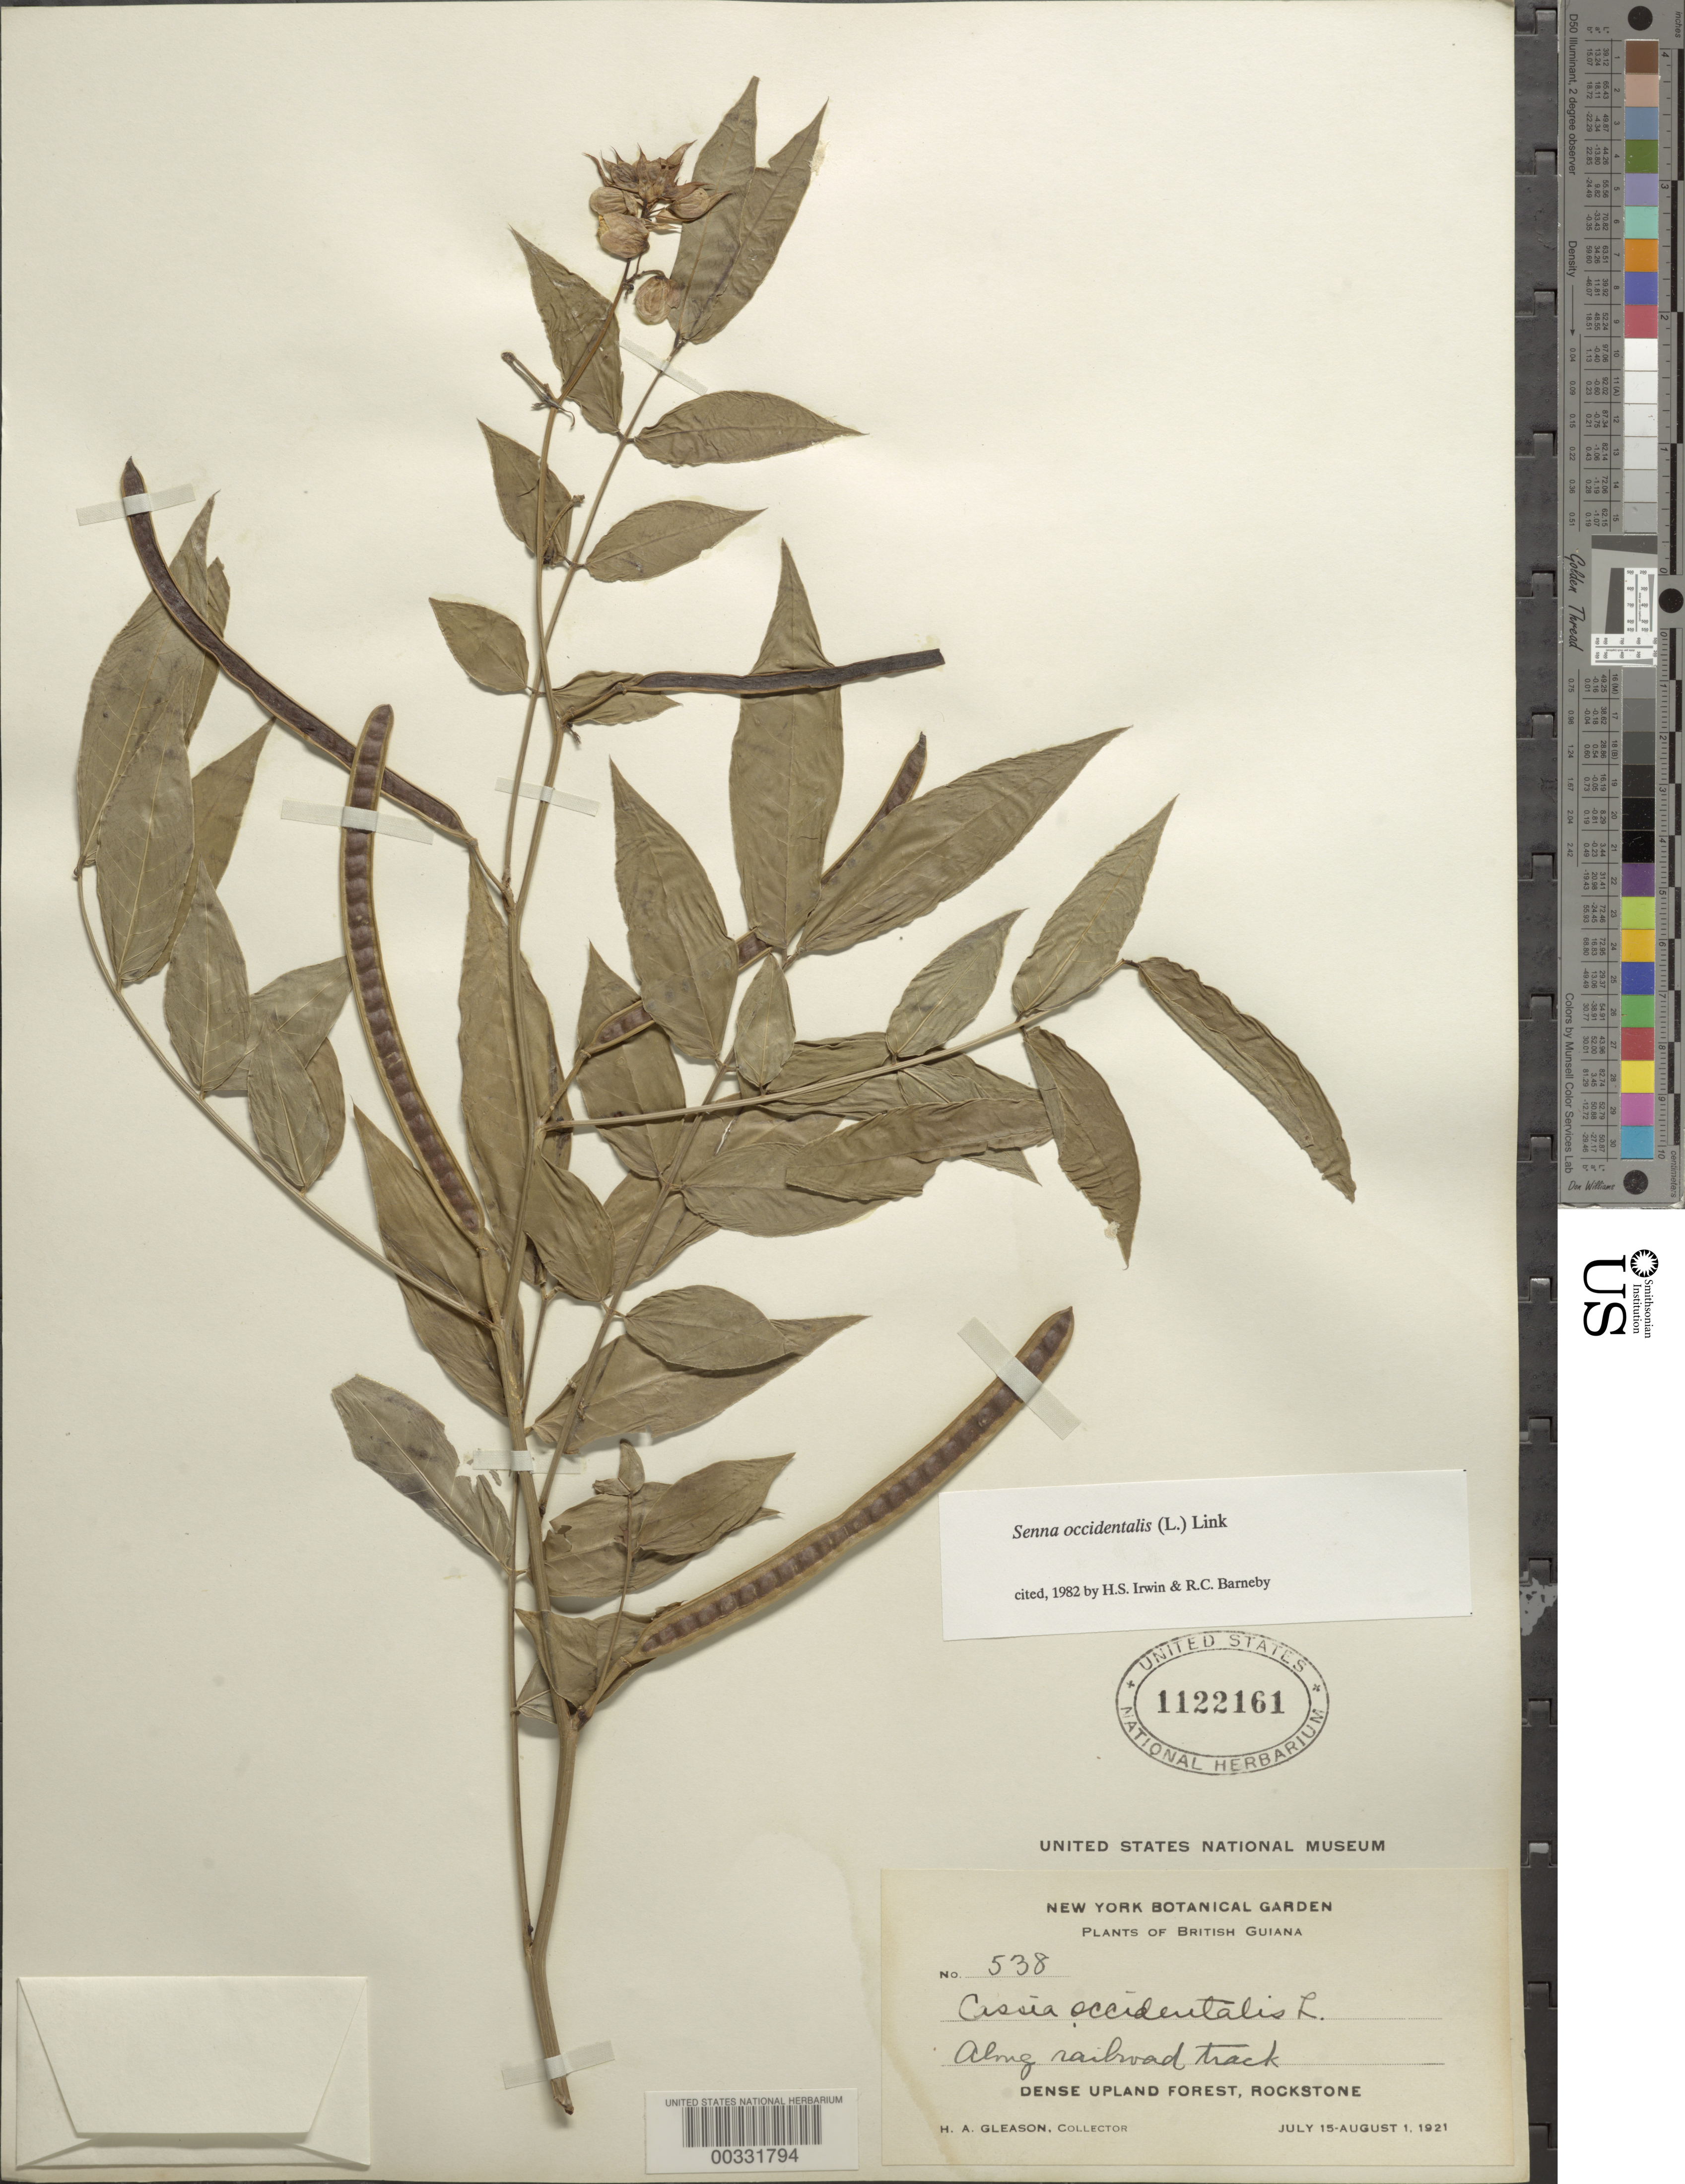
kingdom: Plantae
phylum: Tracheophyta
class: Magnoliopsida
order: Fabales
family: Fabaceae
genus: Senna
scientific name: Senna occidentalis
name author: (L.) Link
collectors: H. A. Gleason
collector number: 538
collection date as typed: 15 Aug 1921 to 01 Aug 1921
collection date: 1921-08-01/1921-08-15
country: Guyana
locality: Rockstone, along railroad track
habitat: Dense upland forest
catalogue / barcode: US 1122161